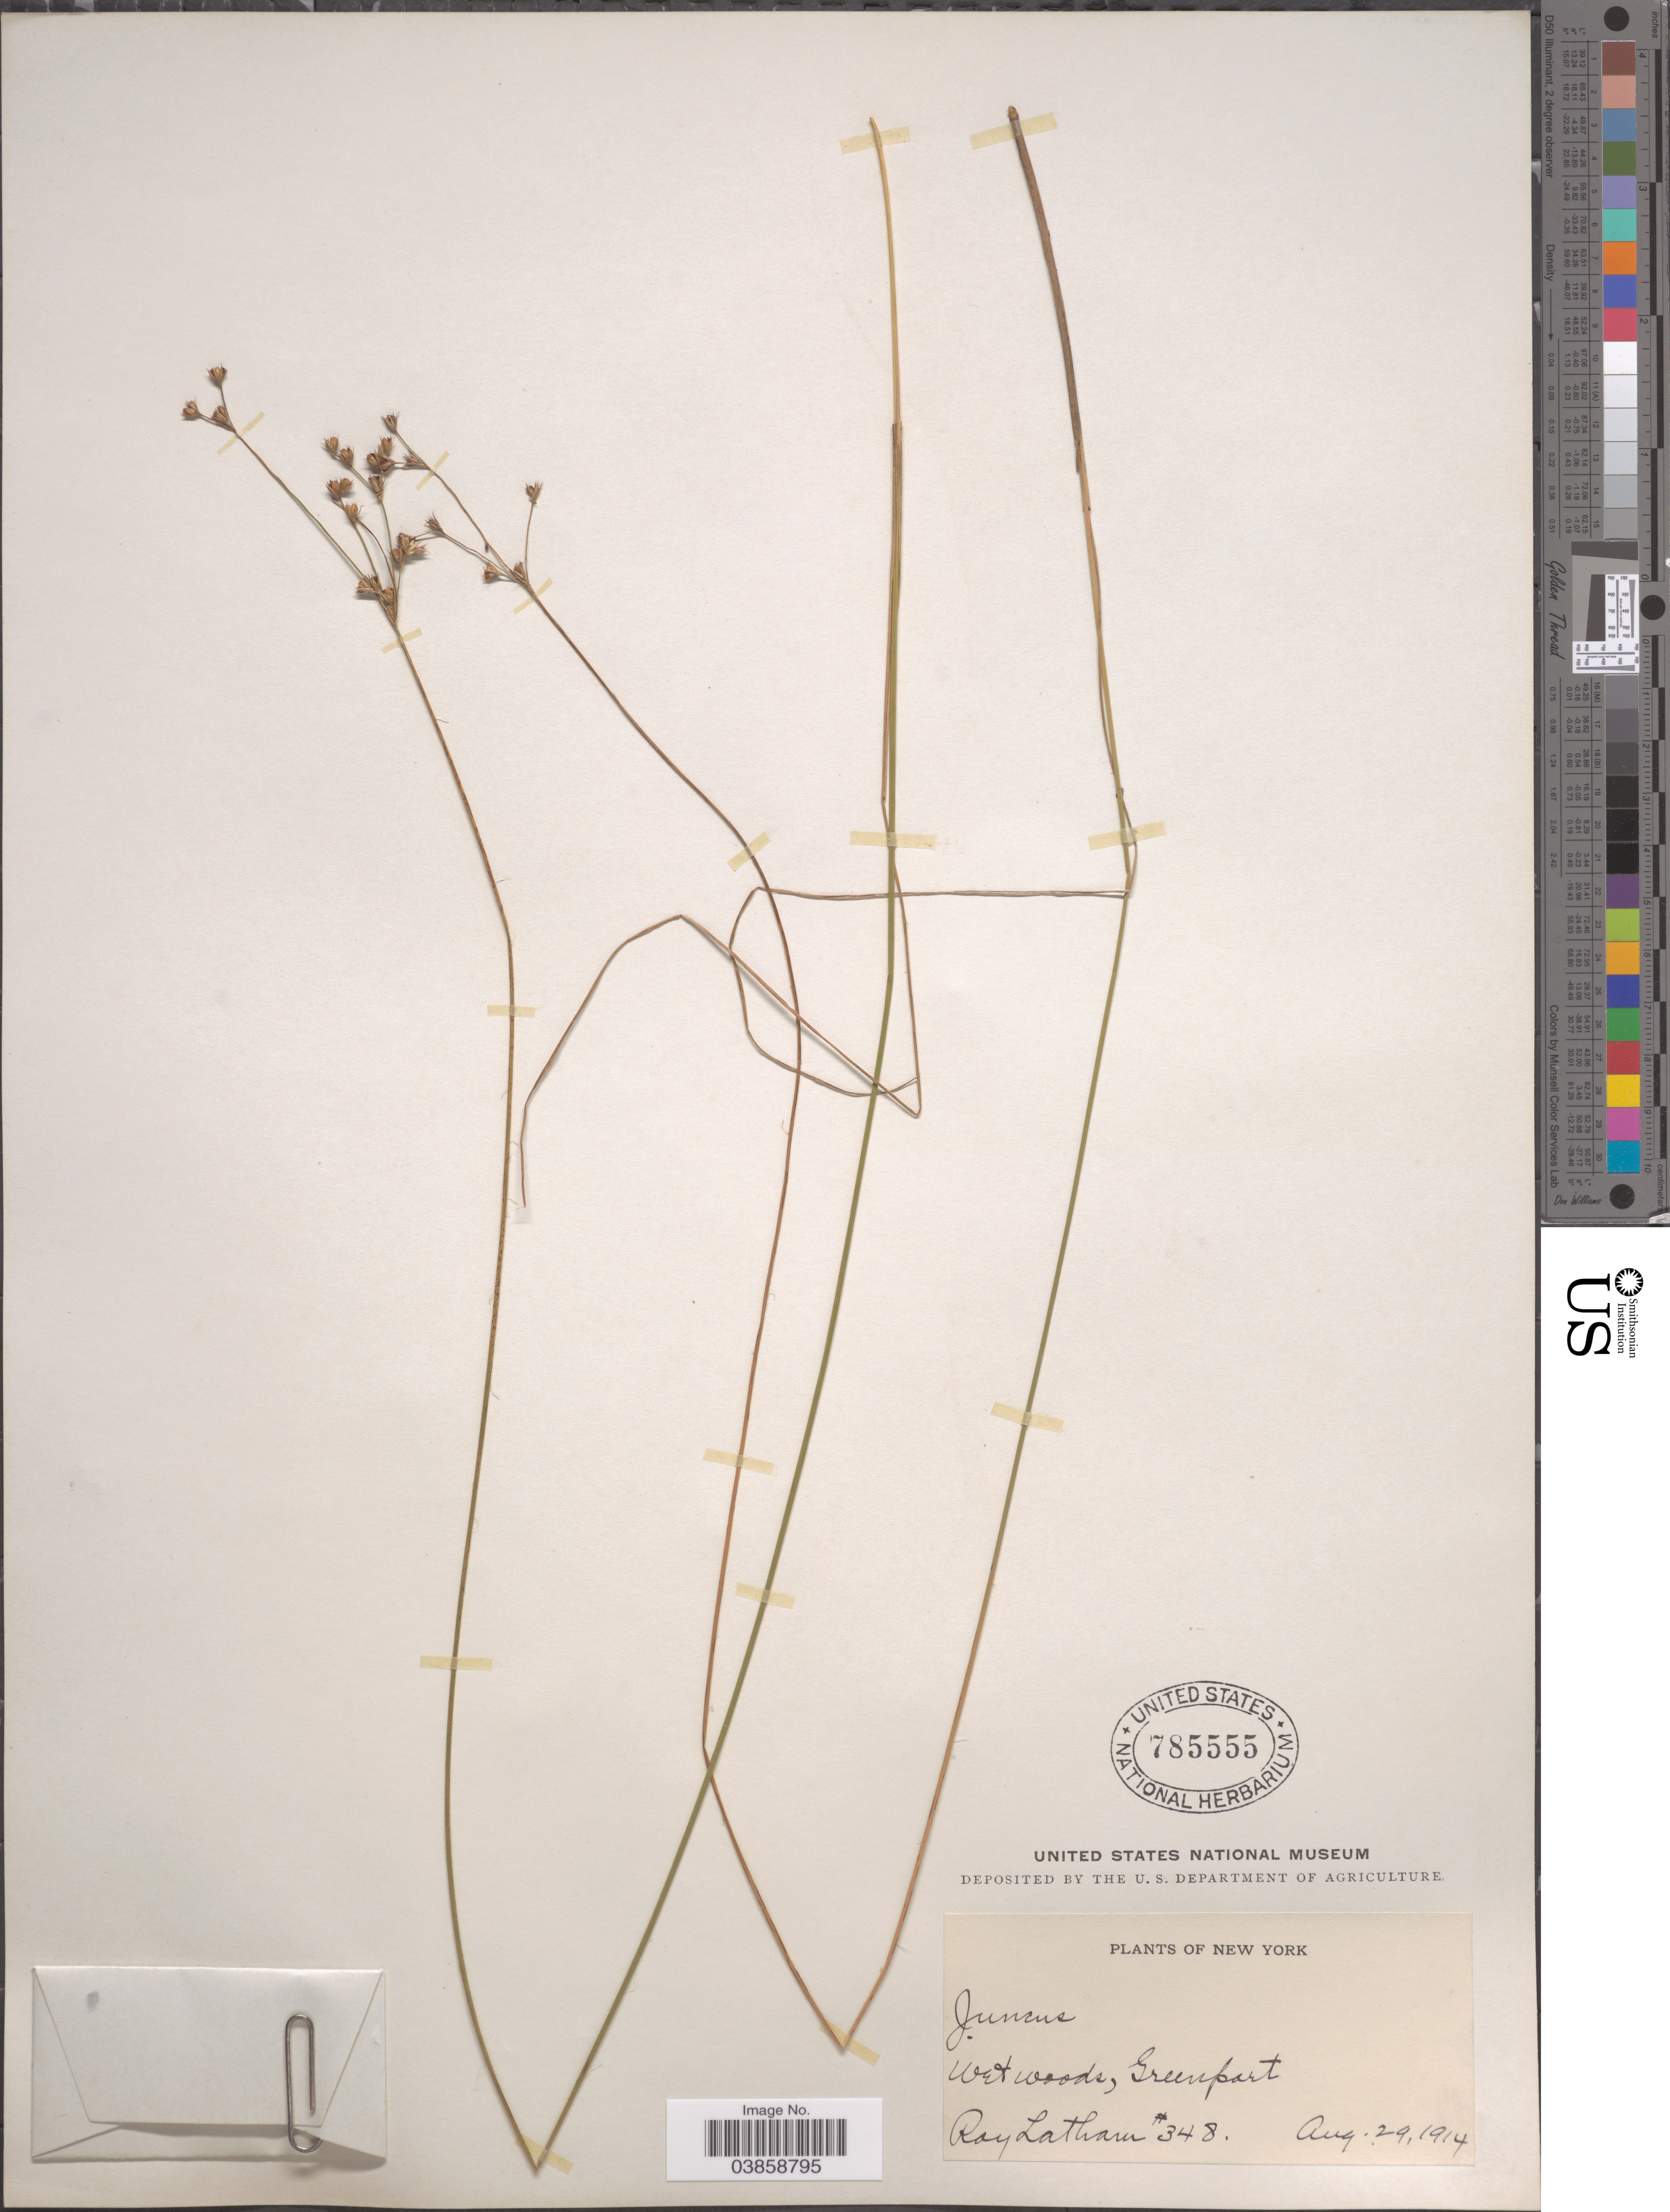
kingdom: Plantae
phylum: Tracheophyta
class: Liliopsida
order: Poales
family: Juncaceae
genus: Juncus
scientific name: Juncus sp.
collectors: R. Latham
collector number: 348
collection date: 1914-08-29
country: United States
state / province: New York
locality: Greenport.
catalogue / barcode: US 785555